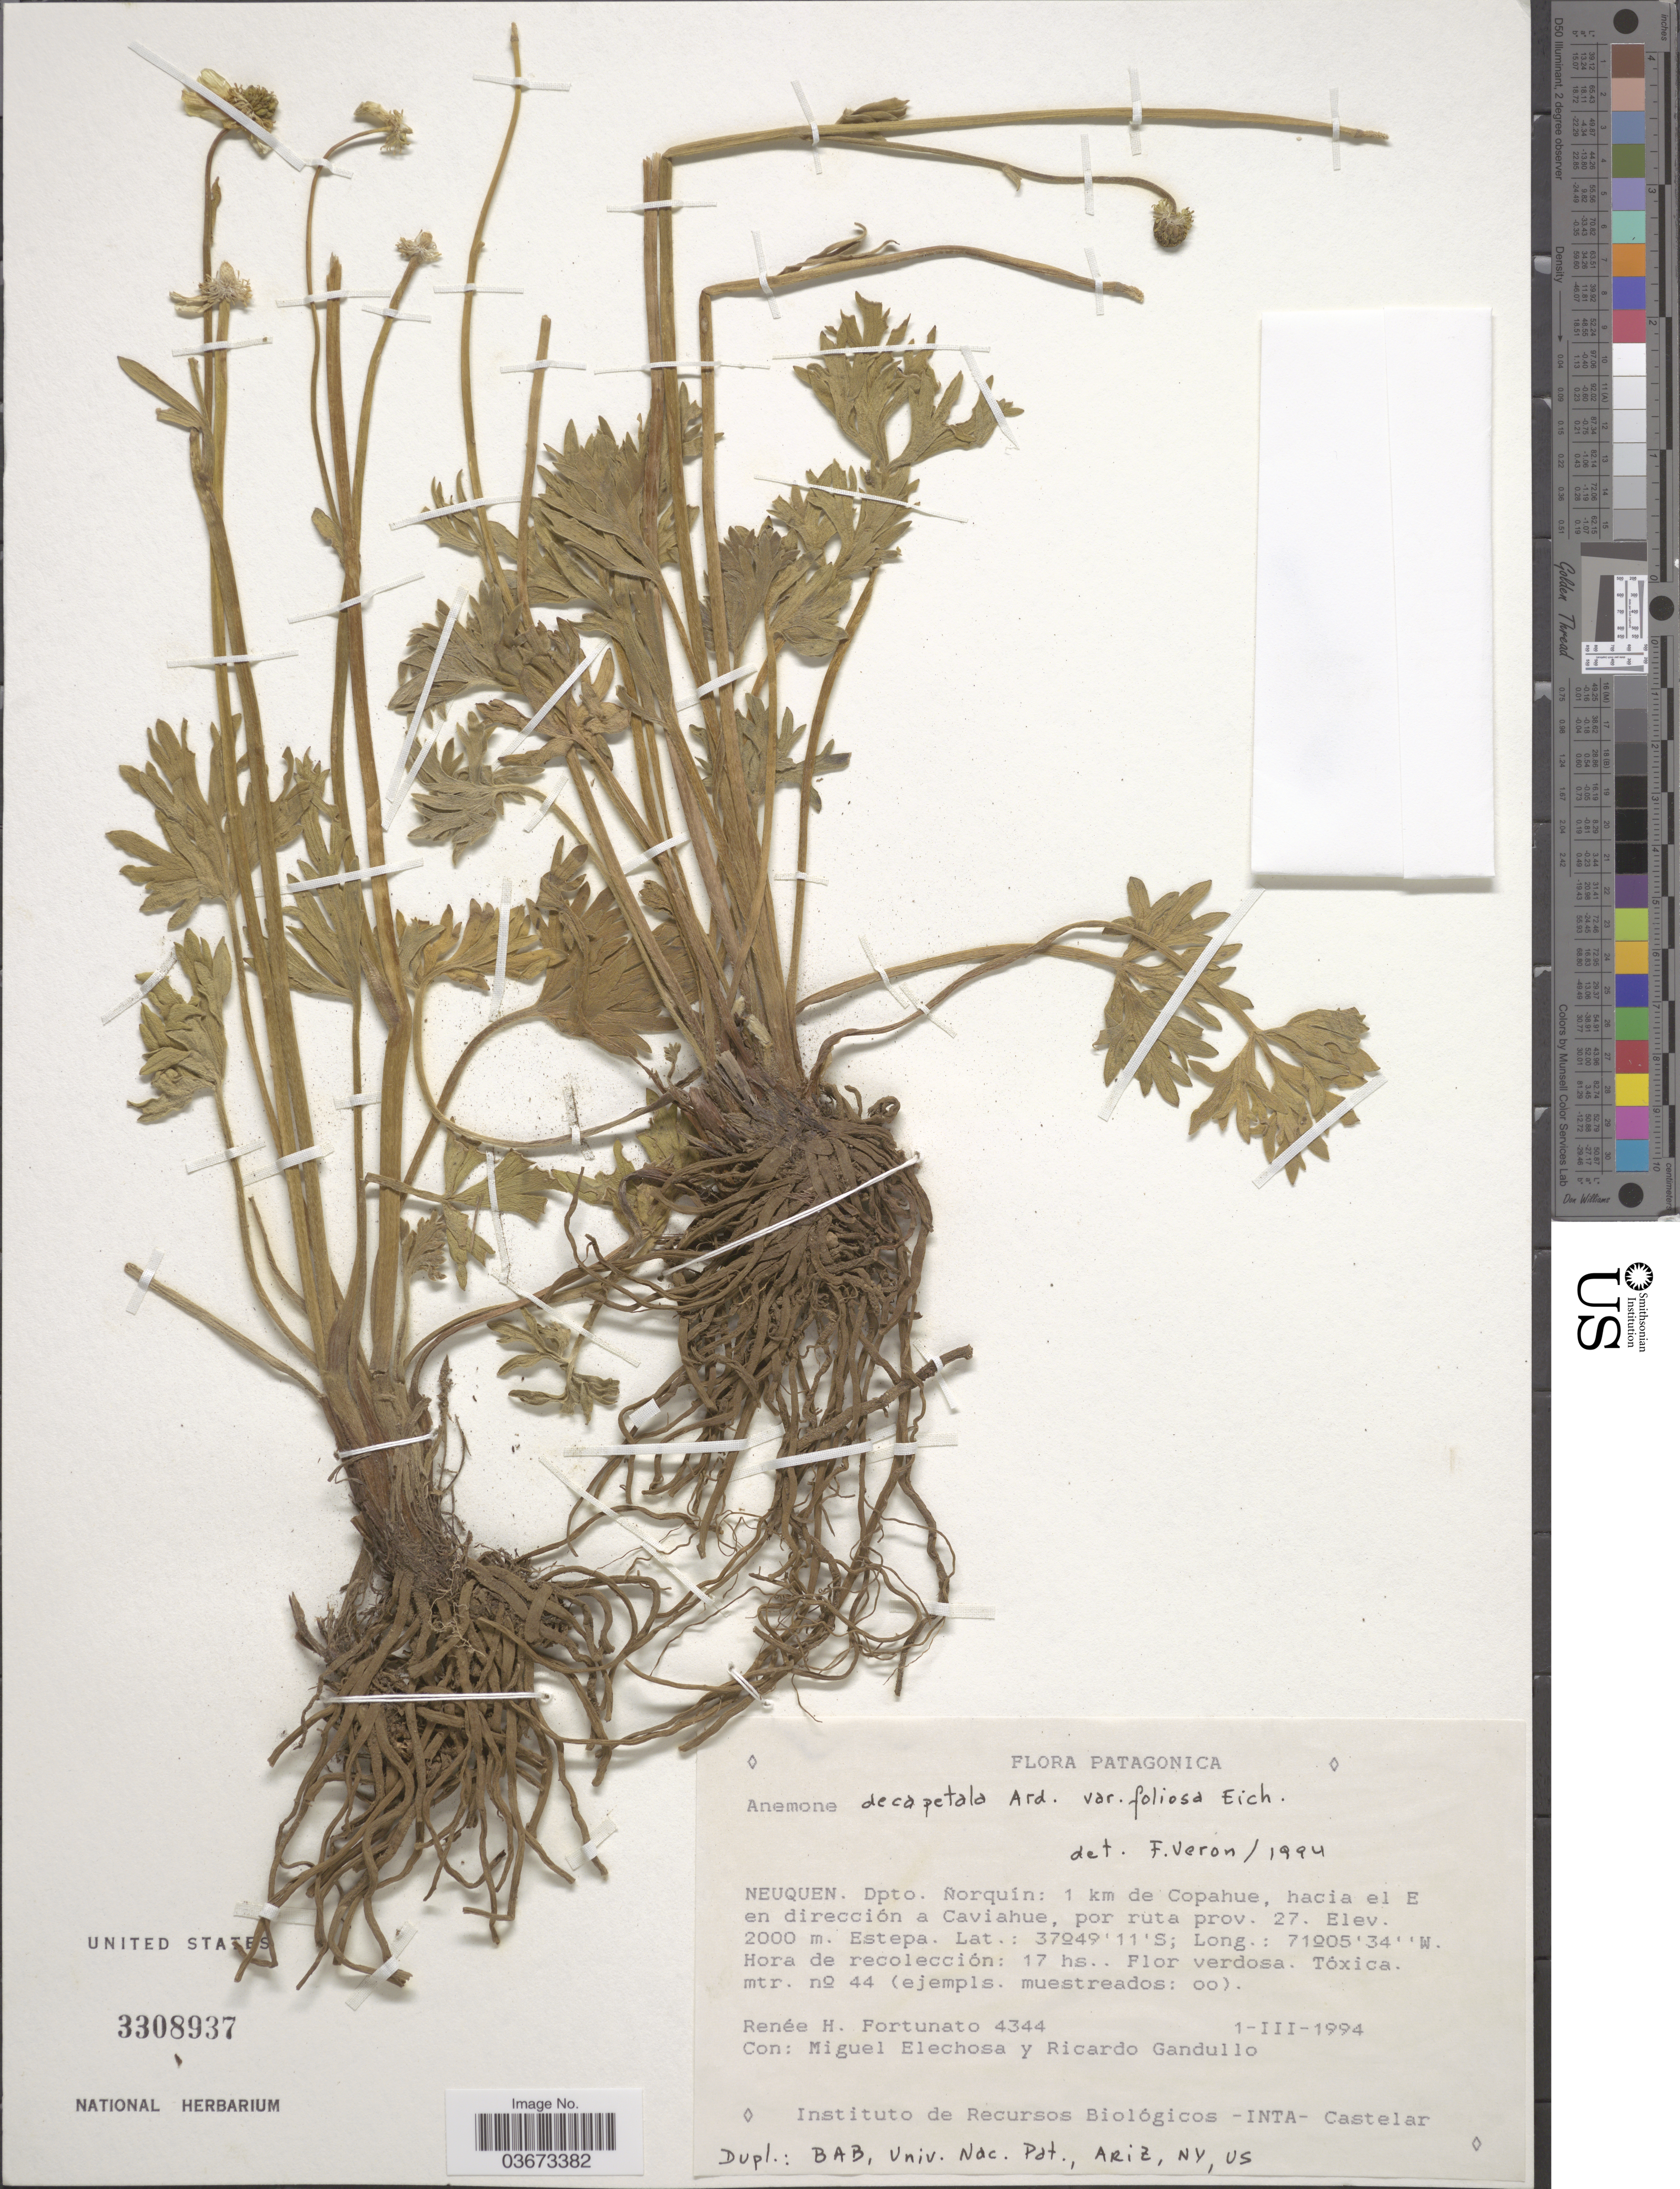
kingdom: Plantae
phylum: Tracheophyta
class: Magnoliopsida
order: Ranunculales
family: Ranunculaceae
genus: Anemone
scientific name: Anemone cicutifolia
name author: I.M. Johnst.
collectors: R. H. Fortunato, M. Elechosa & R. Gandullo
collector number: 4344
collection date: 1994-03-01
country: Argentina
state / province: Neuquen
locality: Patagonica. Neuquen. Dpto. Norquín: 1 km de Copahue, hacia el E en dirección a Caviahue, por ruta prov. 27.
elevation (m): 2000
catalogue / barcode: US 3308937